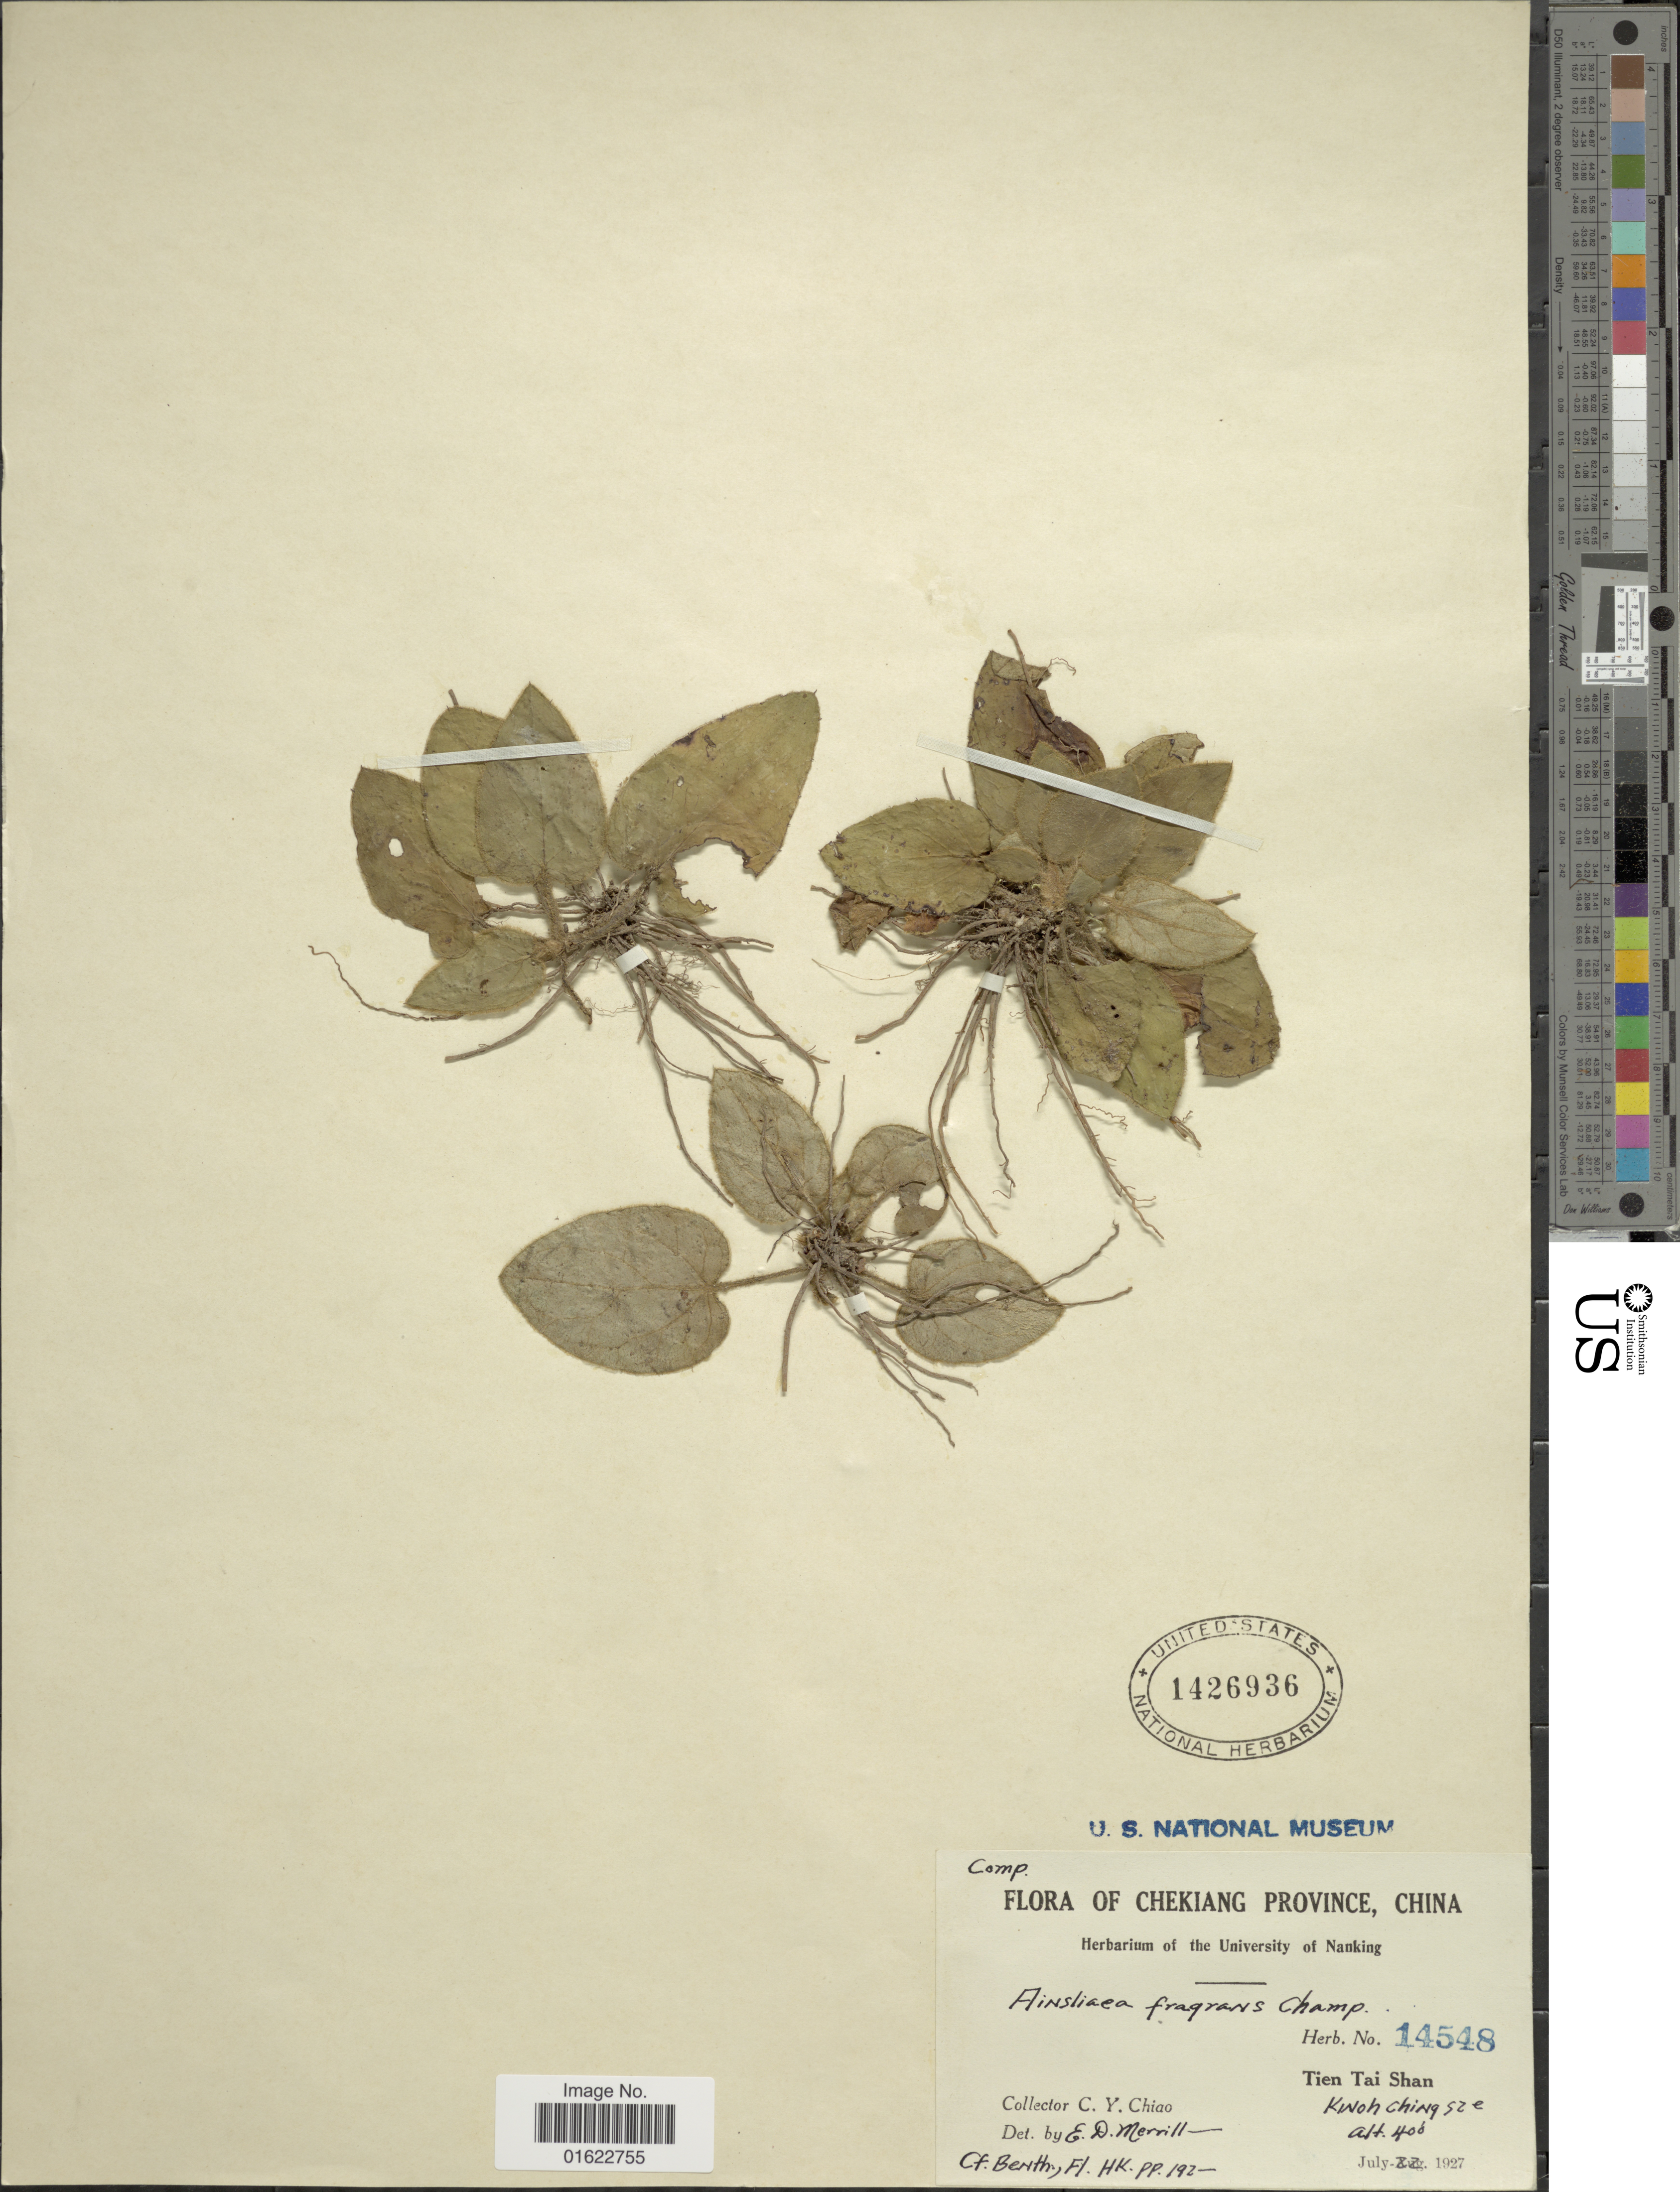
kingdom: Plantae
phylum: Tracheophyta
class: Magnoliopsida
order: Asterales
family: Asteraceae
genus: Ainsliaea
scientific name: Ainsliaea fragrans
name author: Champ. ex Benth.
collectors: C. Y. Chiao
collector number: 14548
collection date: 1927-07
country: China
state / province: Zhejiang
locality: Chekiang Province, Tien Tai Shan, Kwoh Ching Sze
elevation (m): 122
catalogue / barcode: US 1426936